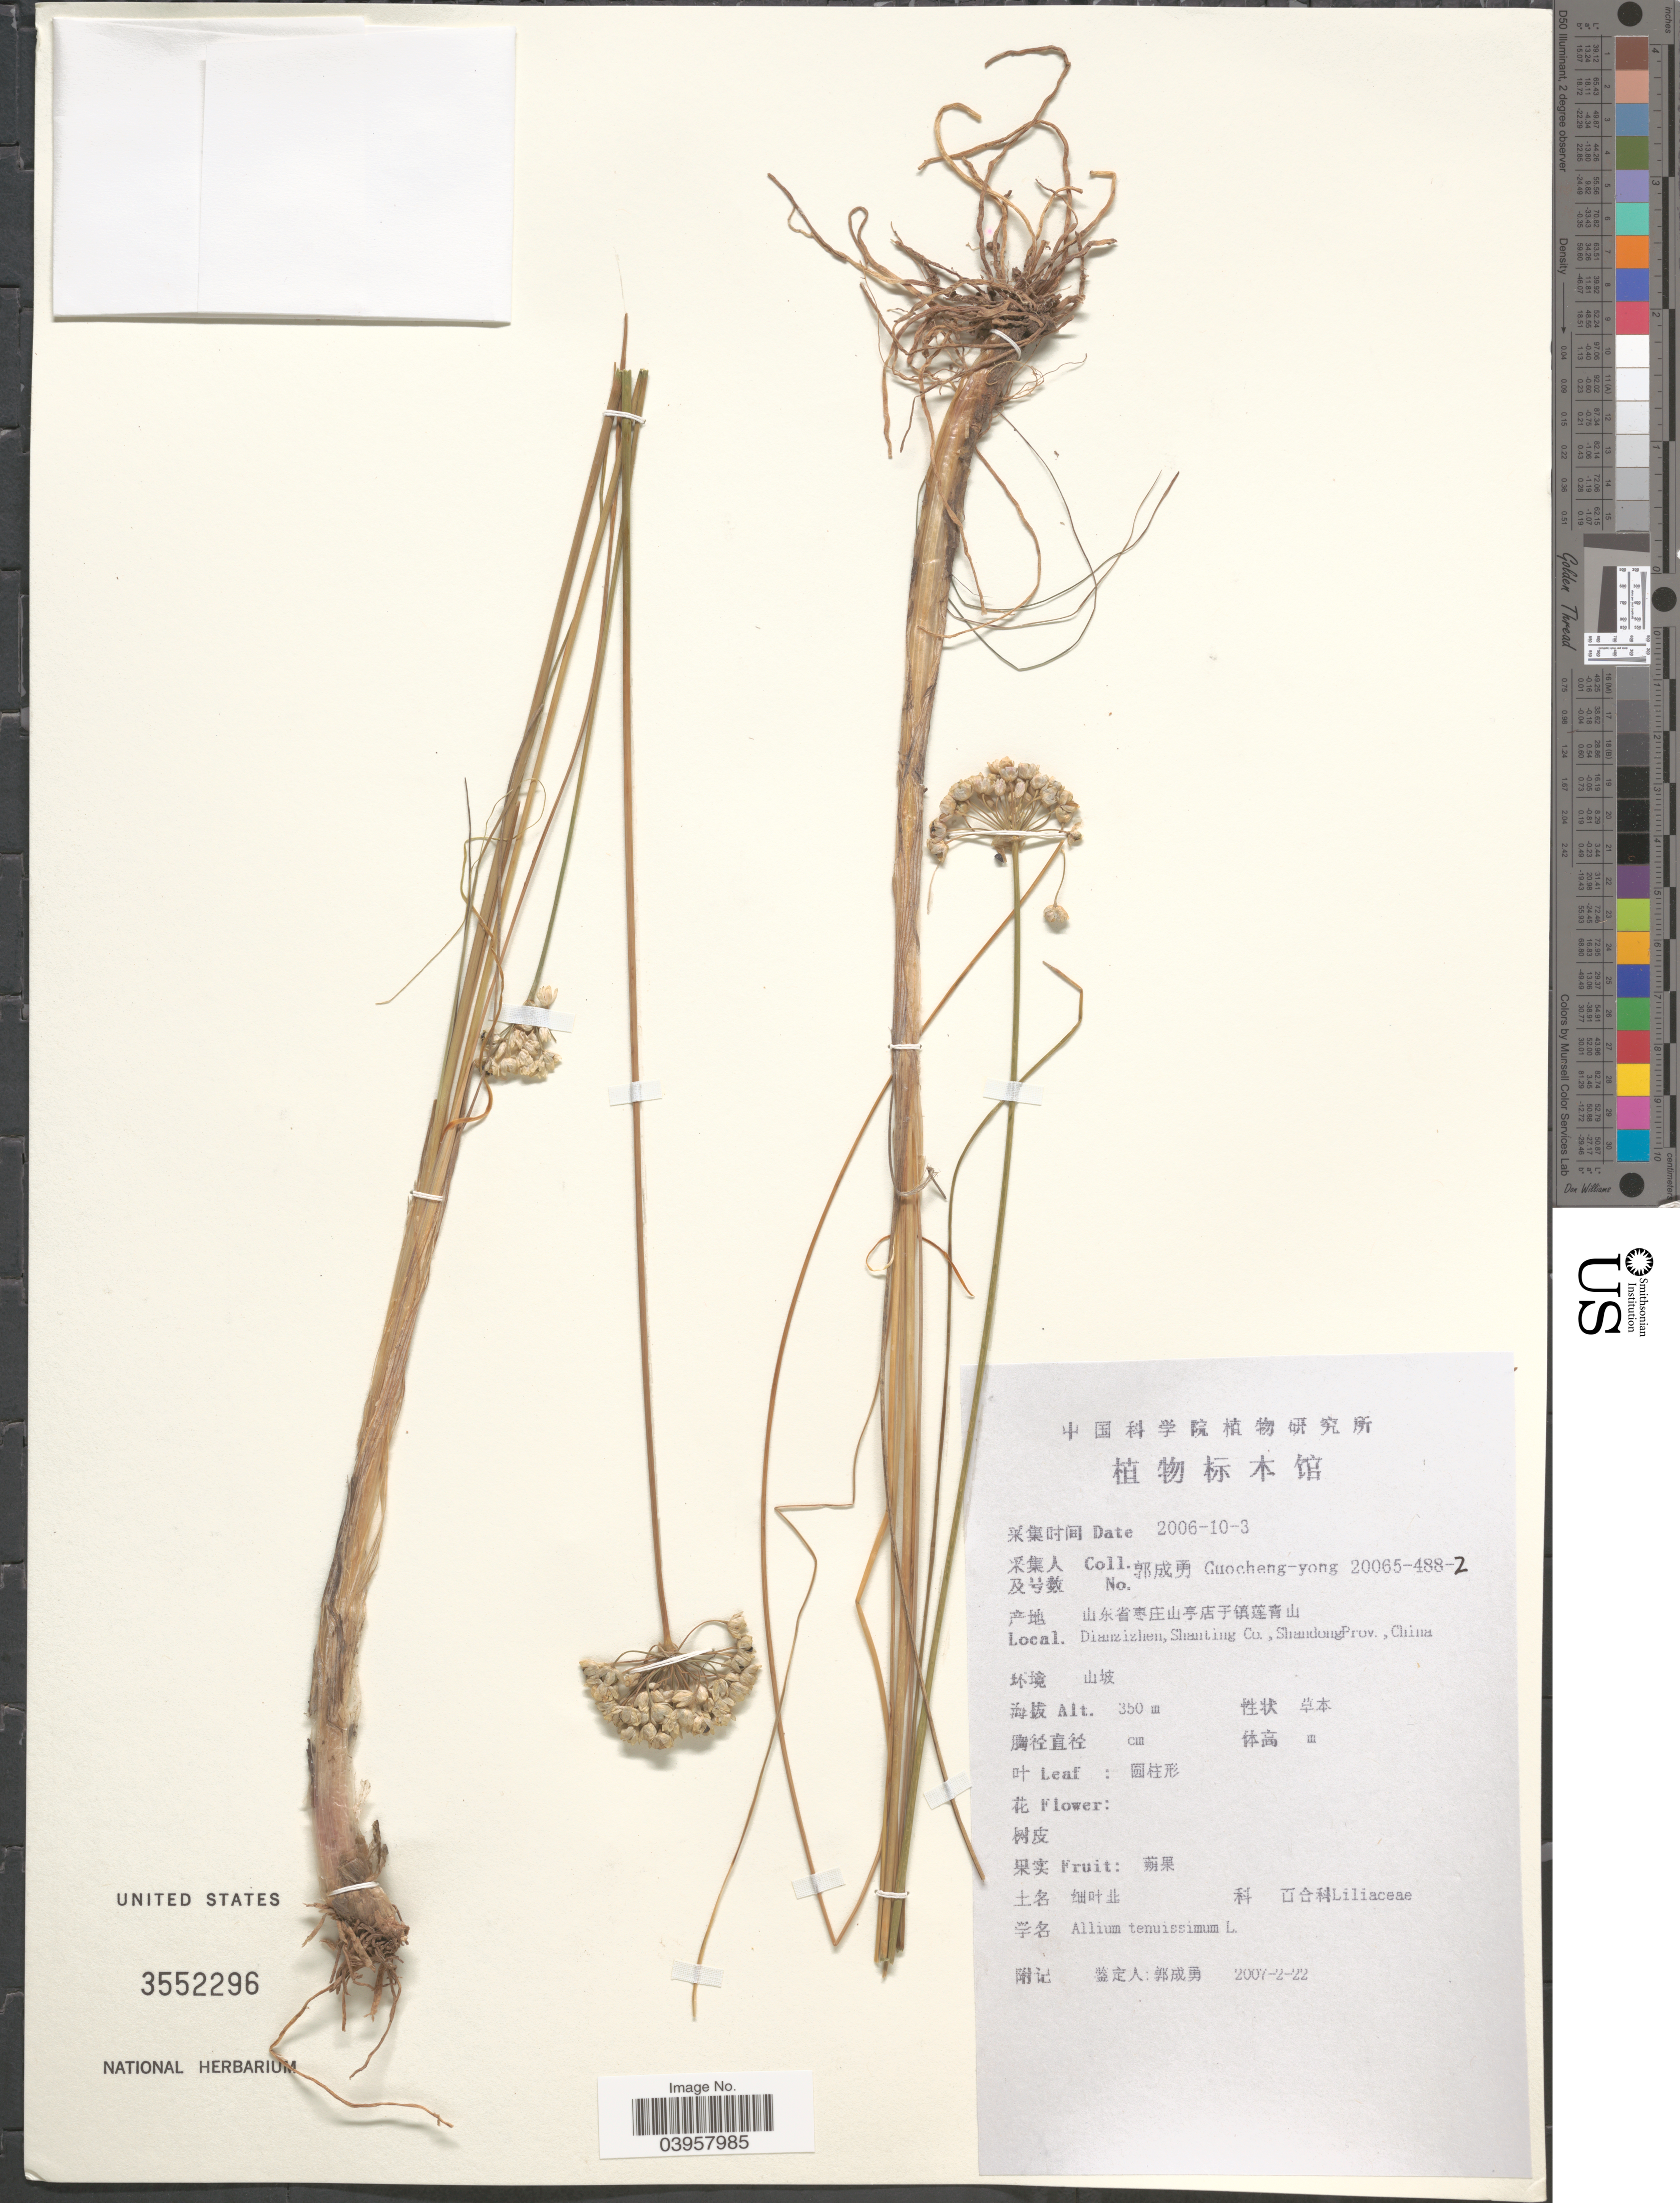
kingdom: Plantae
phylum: Tracheophyta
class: Liliopsida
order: Asparagales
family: Amaryllidaceae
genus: Allium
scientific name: Allium tenuissimum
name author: L.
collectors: Guo cheng-yong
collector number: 20065-488-2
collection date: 2006-10-03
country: China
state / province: Shandong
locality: Dianzizhen, Shanting Co.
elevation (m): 350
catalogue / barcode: US 3552296